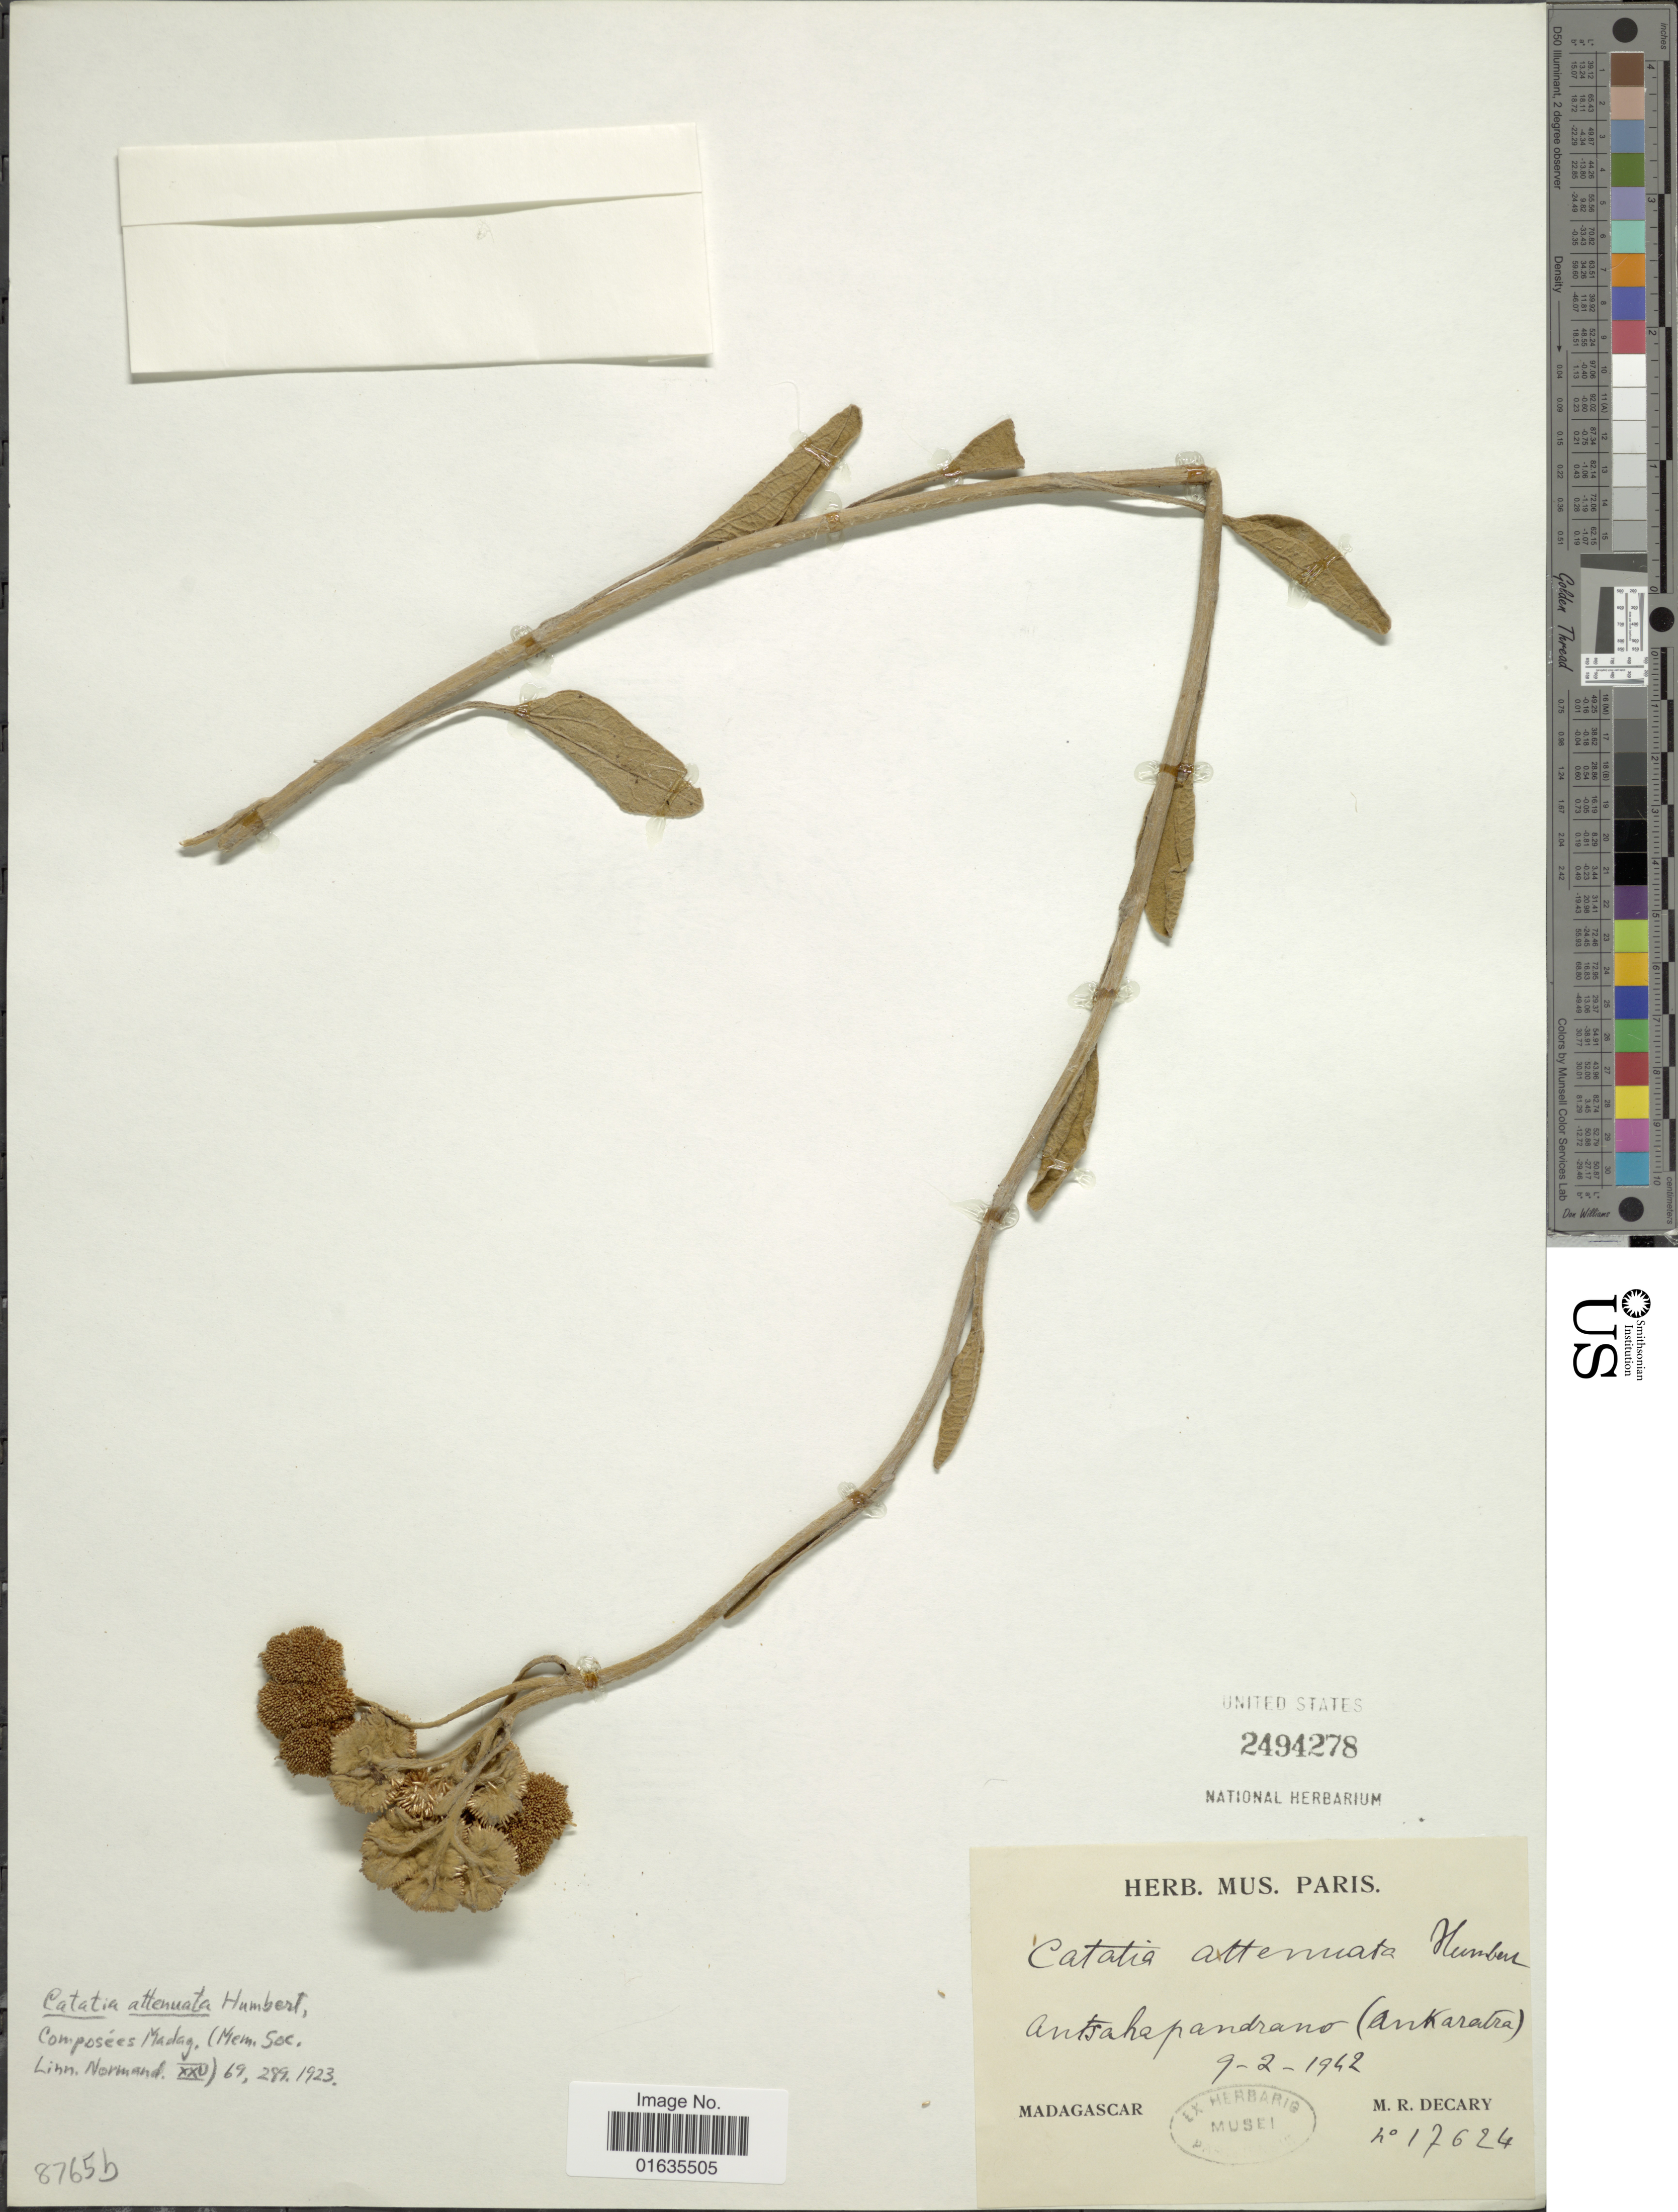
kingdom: Plantae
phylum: Tracheophyta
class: Magnoliopsida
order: Asterales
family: Asteraceae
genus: Catatia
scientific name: Catatia attenuata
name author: Humbert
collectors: R. Decary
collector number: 17624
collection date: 1912-02-09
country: Madagascar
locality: Antsahapandrano (Ankaratra)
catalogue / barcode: US 2494278